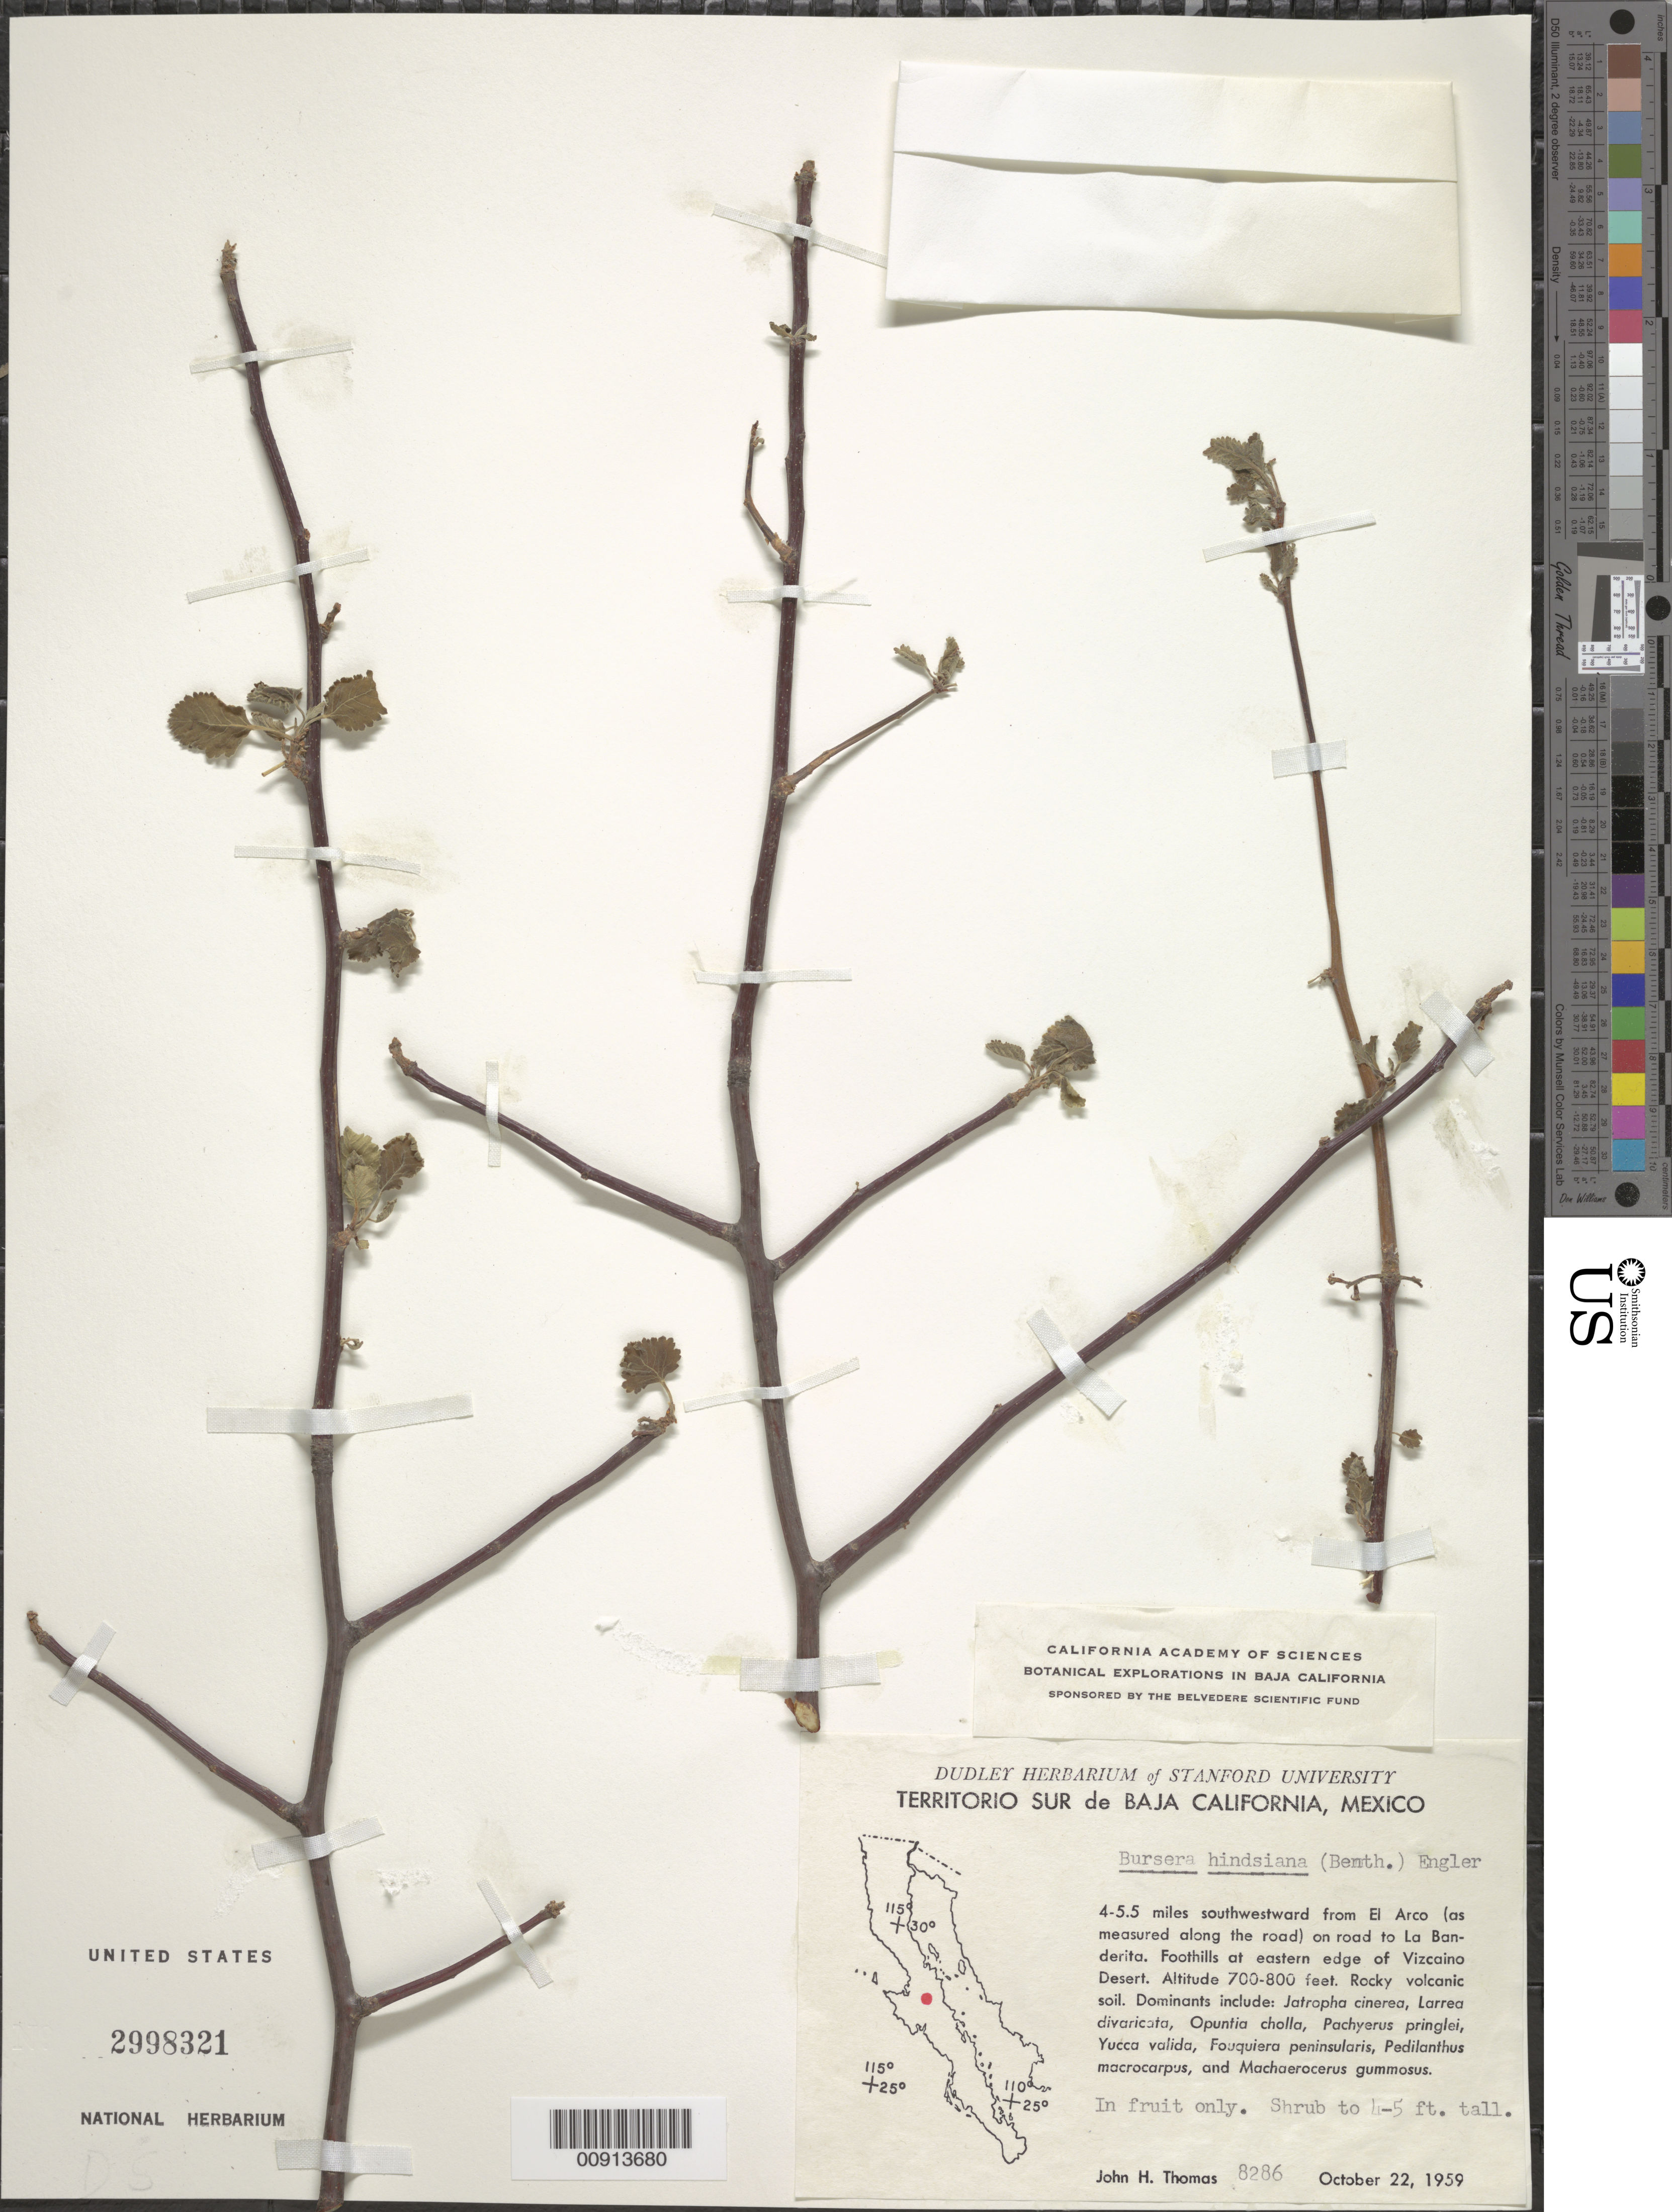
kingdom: Plantae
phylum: Tracheophyta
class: Magnoliopsida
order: Sapindales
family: Burseraceae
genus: Bursera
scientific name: Bursera hindsiana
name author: (Benth.) Engl.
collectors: J. H. Thomas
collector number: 8286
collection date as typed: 22 Oct 1959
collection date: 1959-10-22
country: Mexico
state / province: Baja California Sur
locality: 4 - 5.5 miles southwestward from El Arco (as measured along the road) on road to La Banderita. Foothills at eastern edge of Vizcaino Desert. Territorio Sur de Baja California.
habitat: Rocky volcanic soil. Dominants include: Jatropha cinerea, Larrea divaricata, Opuntia cholla, Pachyerus pringlei, Yucca valida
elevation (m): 213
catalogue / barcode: US 2998321